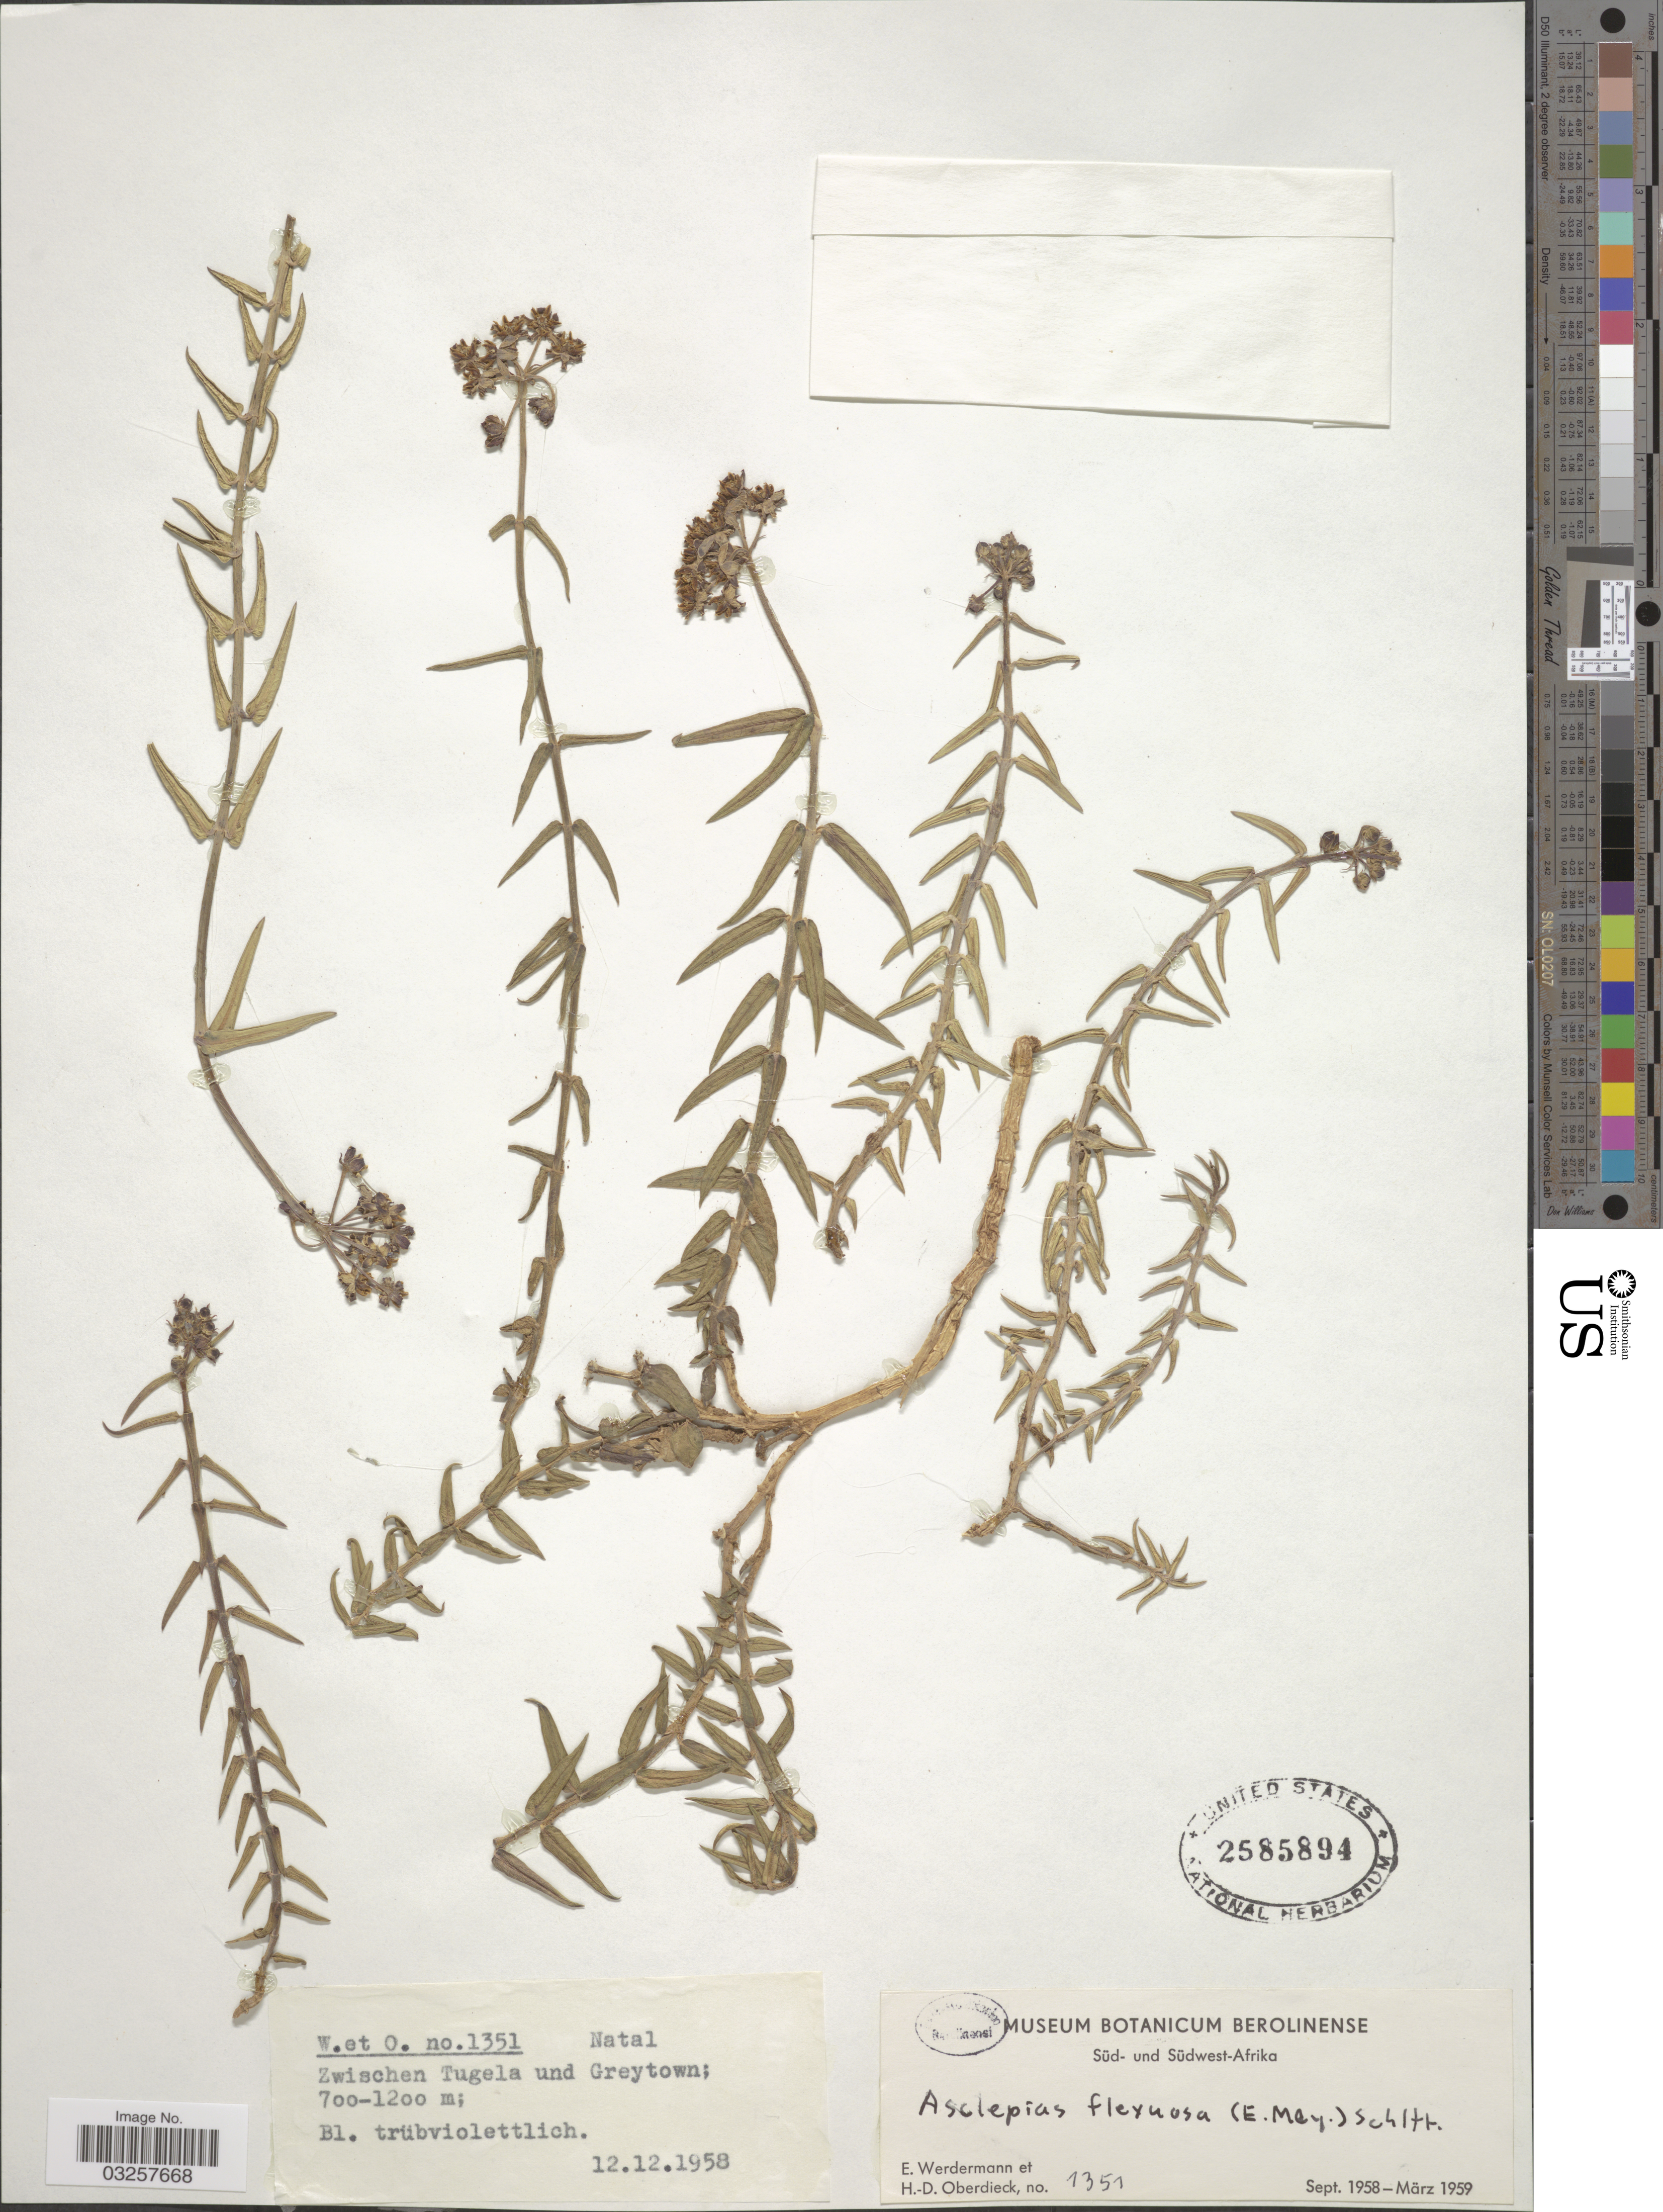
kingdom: Plantae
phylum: Tracheophyta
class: Magnoliopsida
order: Gentianales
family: Apocynaceae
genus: Asclepias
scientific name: Asclepias flexuosa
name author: (E. Mey.) Schltr.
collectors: E. Werdermann & H. Oberdieck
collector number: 1351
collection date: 1958-12-12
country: South Africa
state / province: KwaZulu-Natal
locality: Natal. Zwischen Tugela und Greytown.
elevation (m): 700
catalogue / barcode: US 2585894